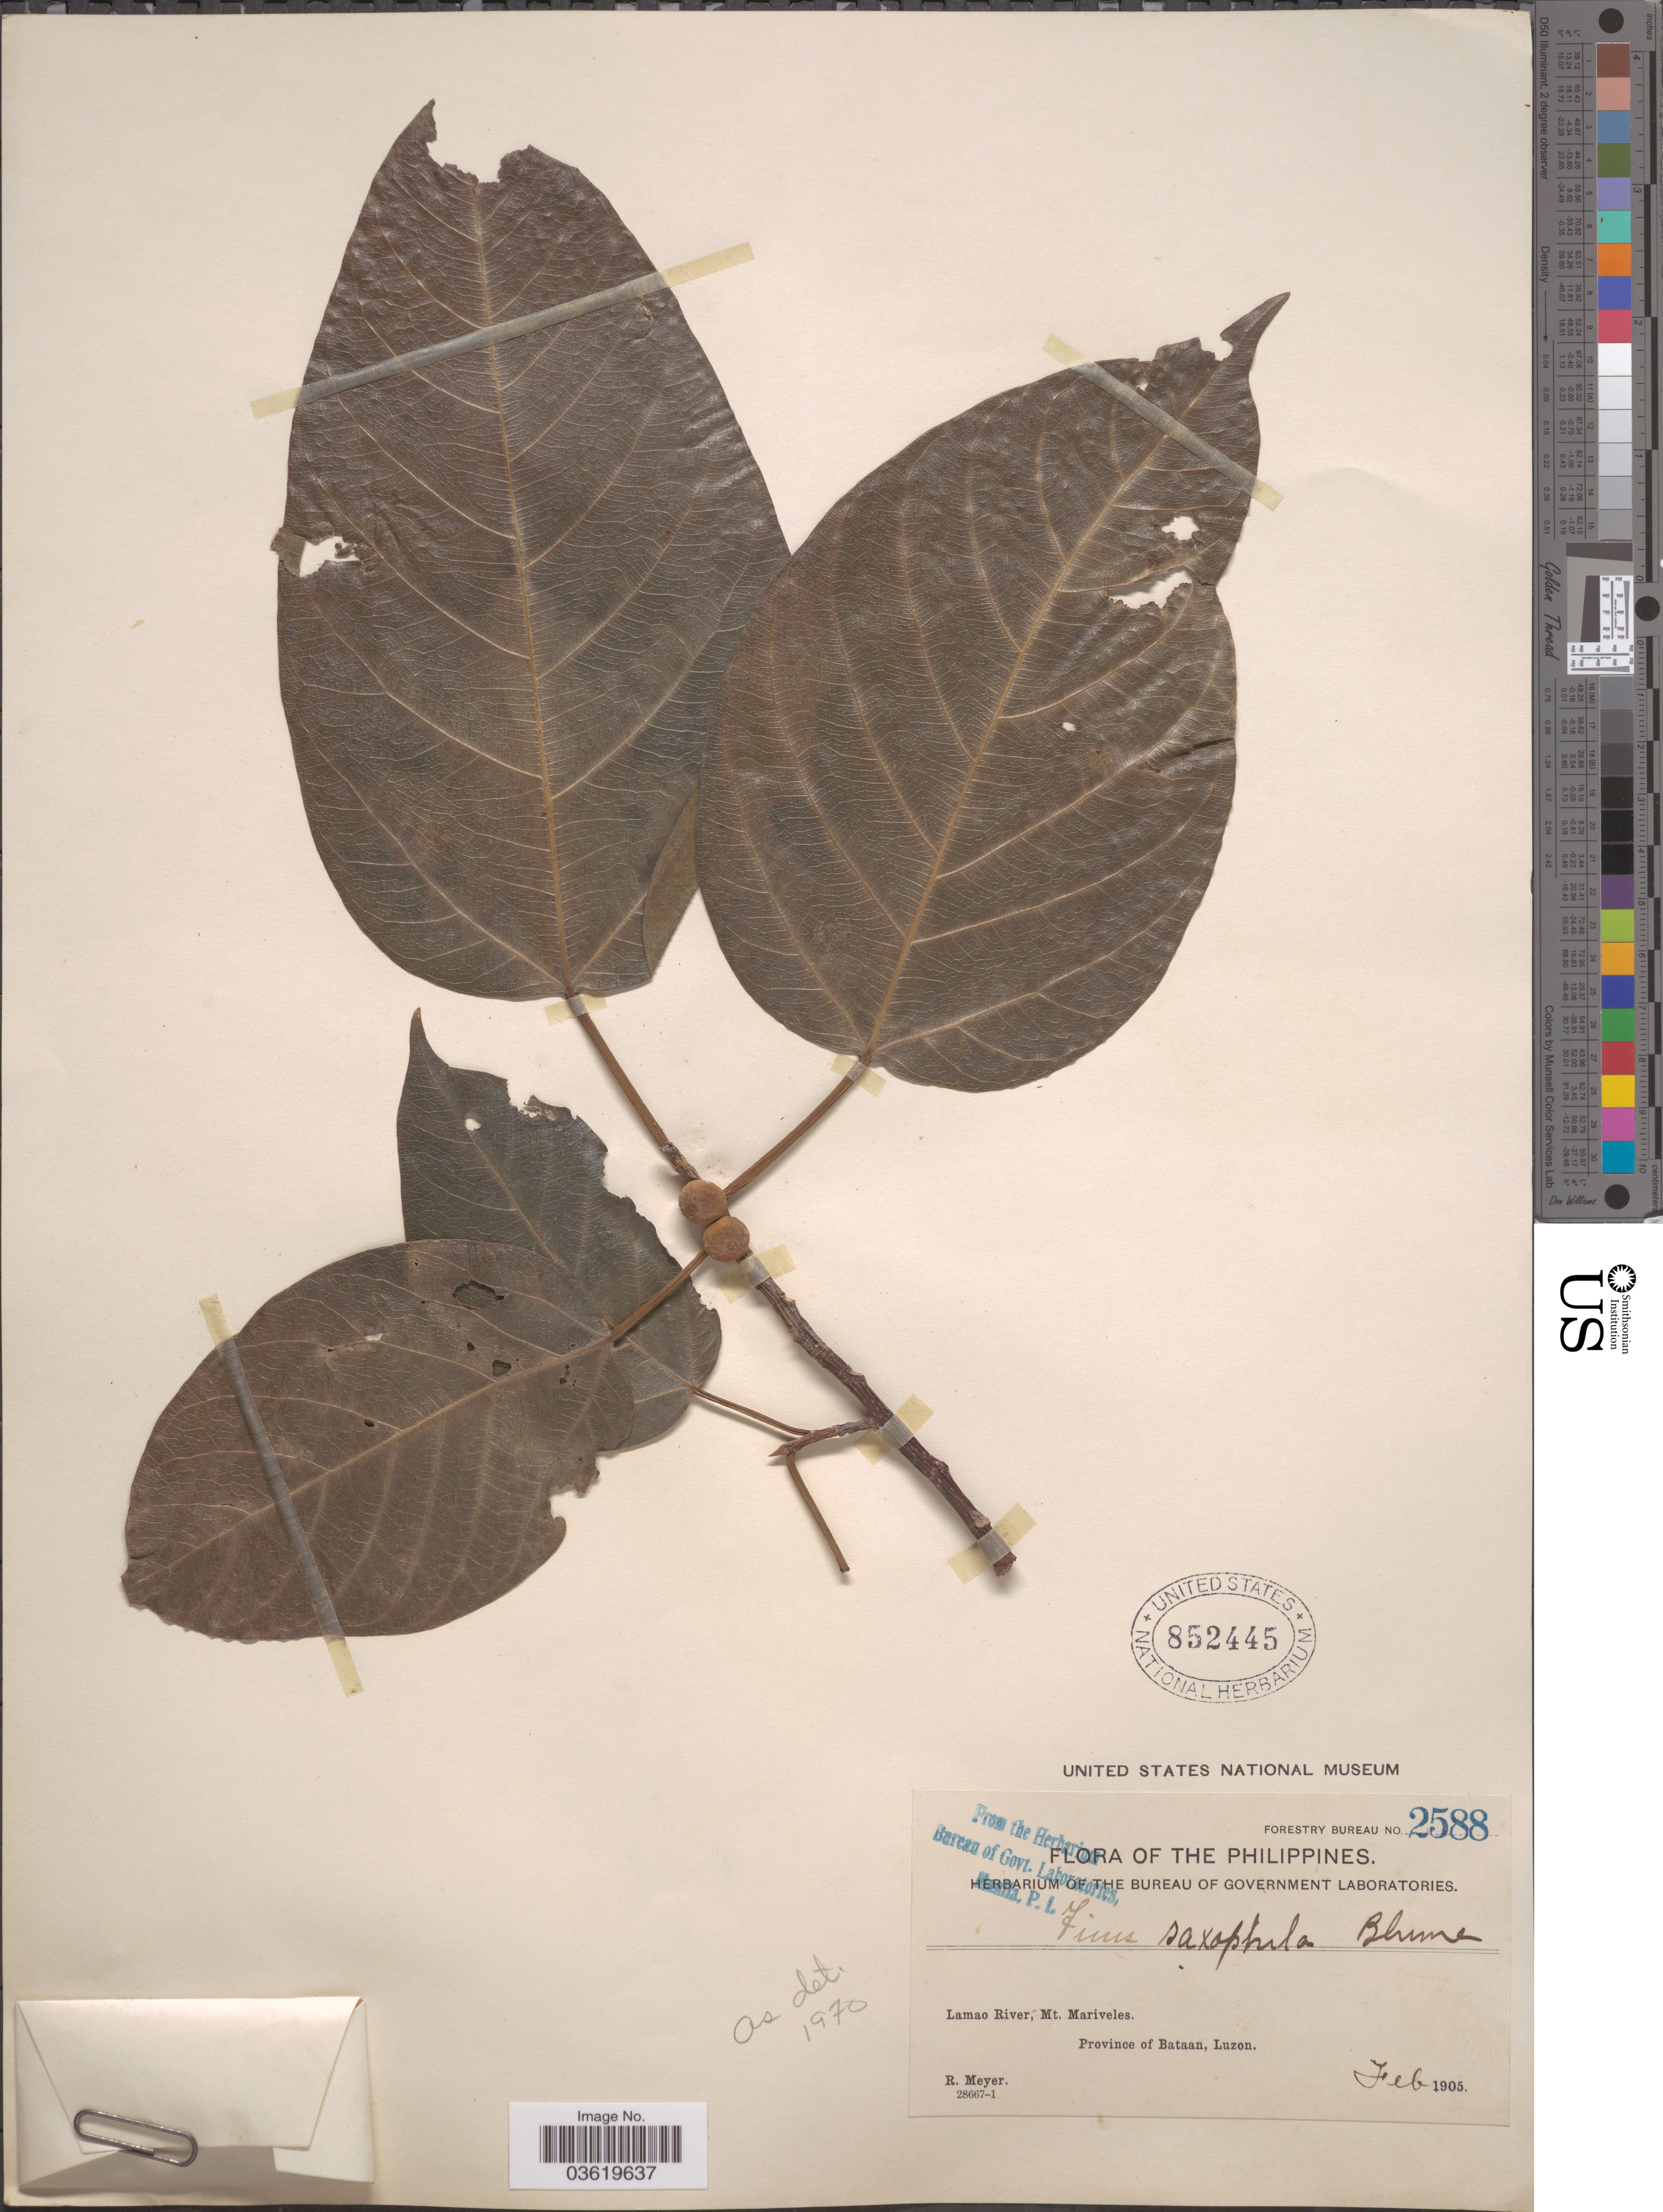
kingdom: Plantae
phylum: Tracheophyta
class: Magnoliopsida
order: Rosales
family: Moraceae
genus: Ficus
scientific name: Ficus saxophila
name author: Blume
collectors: R. Meyer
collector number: Forestry Bureau 2588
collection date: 1905-02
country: Philippines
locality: Lamao River, Mt. Mariveles. Province of Bataan, Luzon.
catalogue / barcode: US 852445